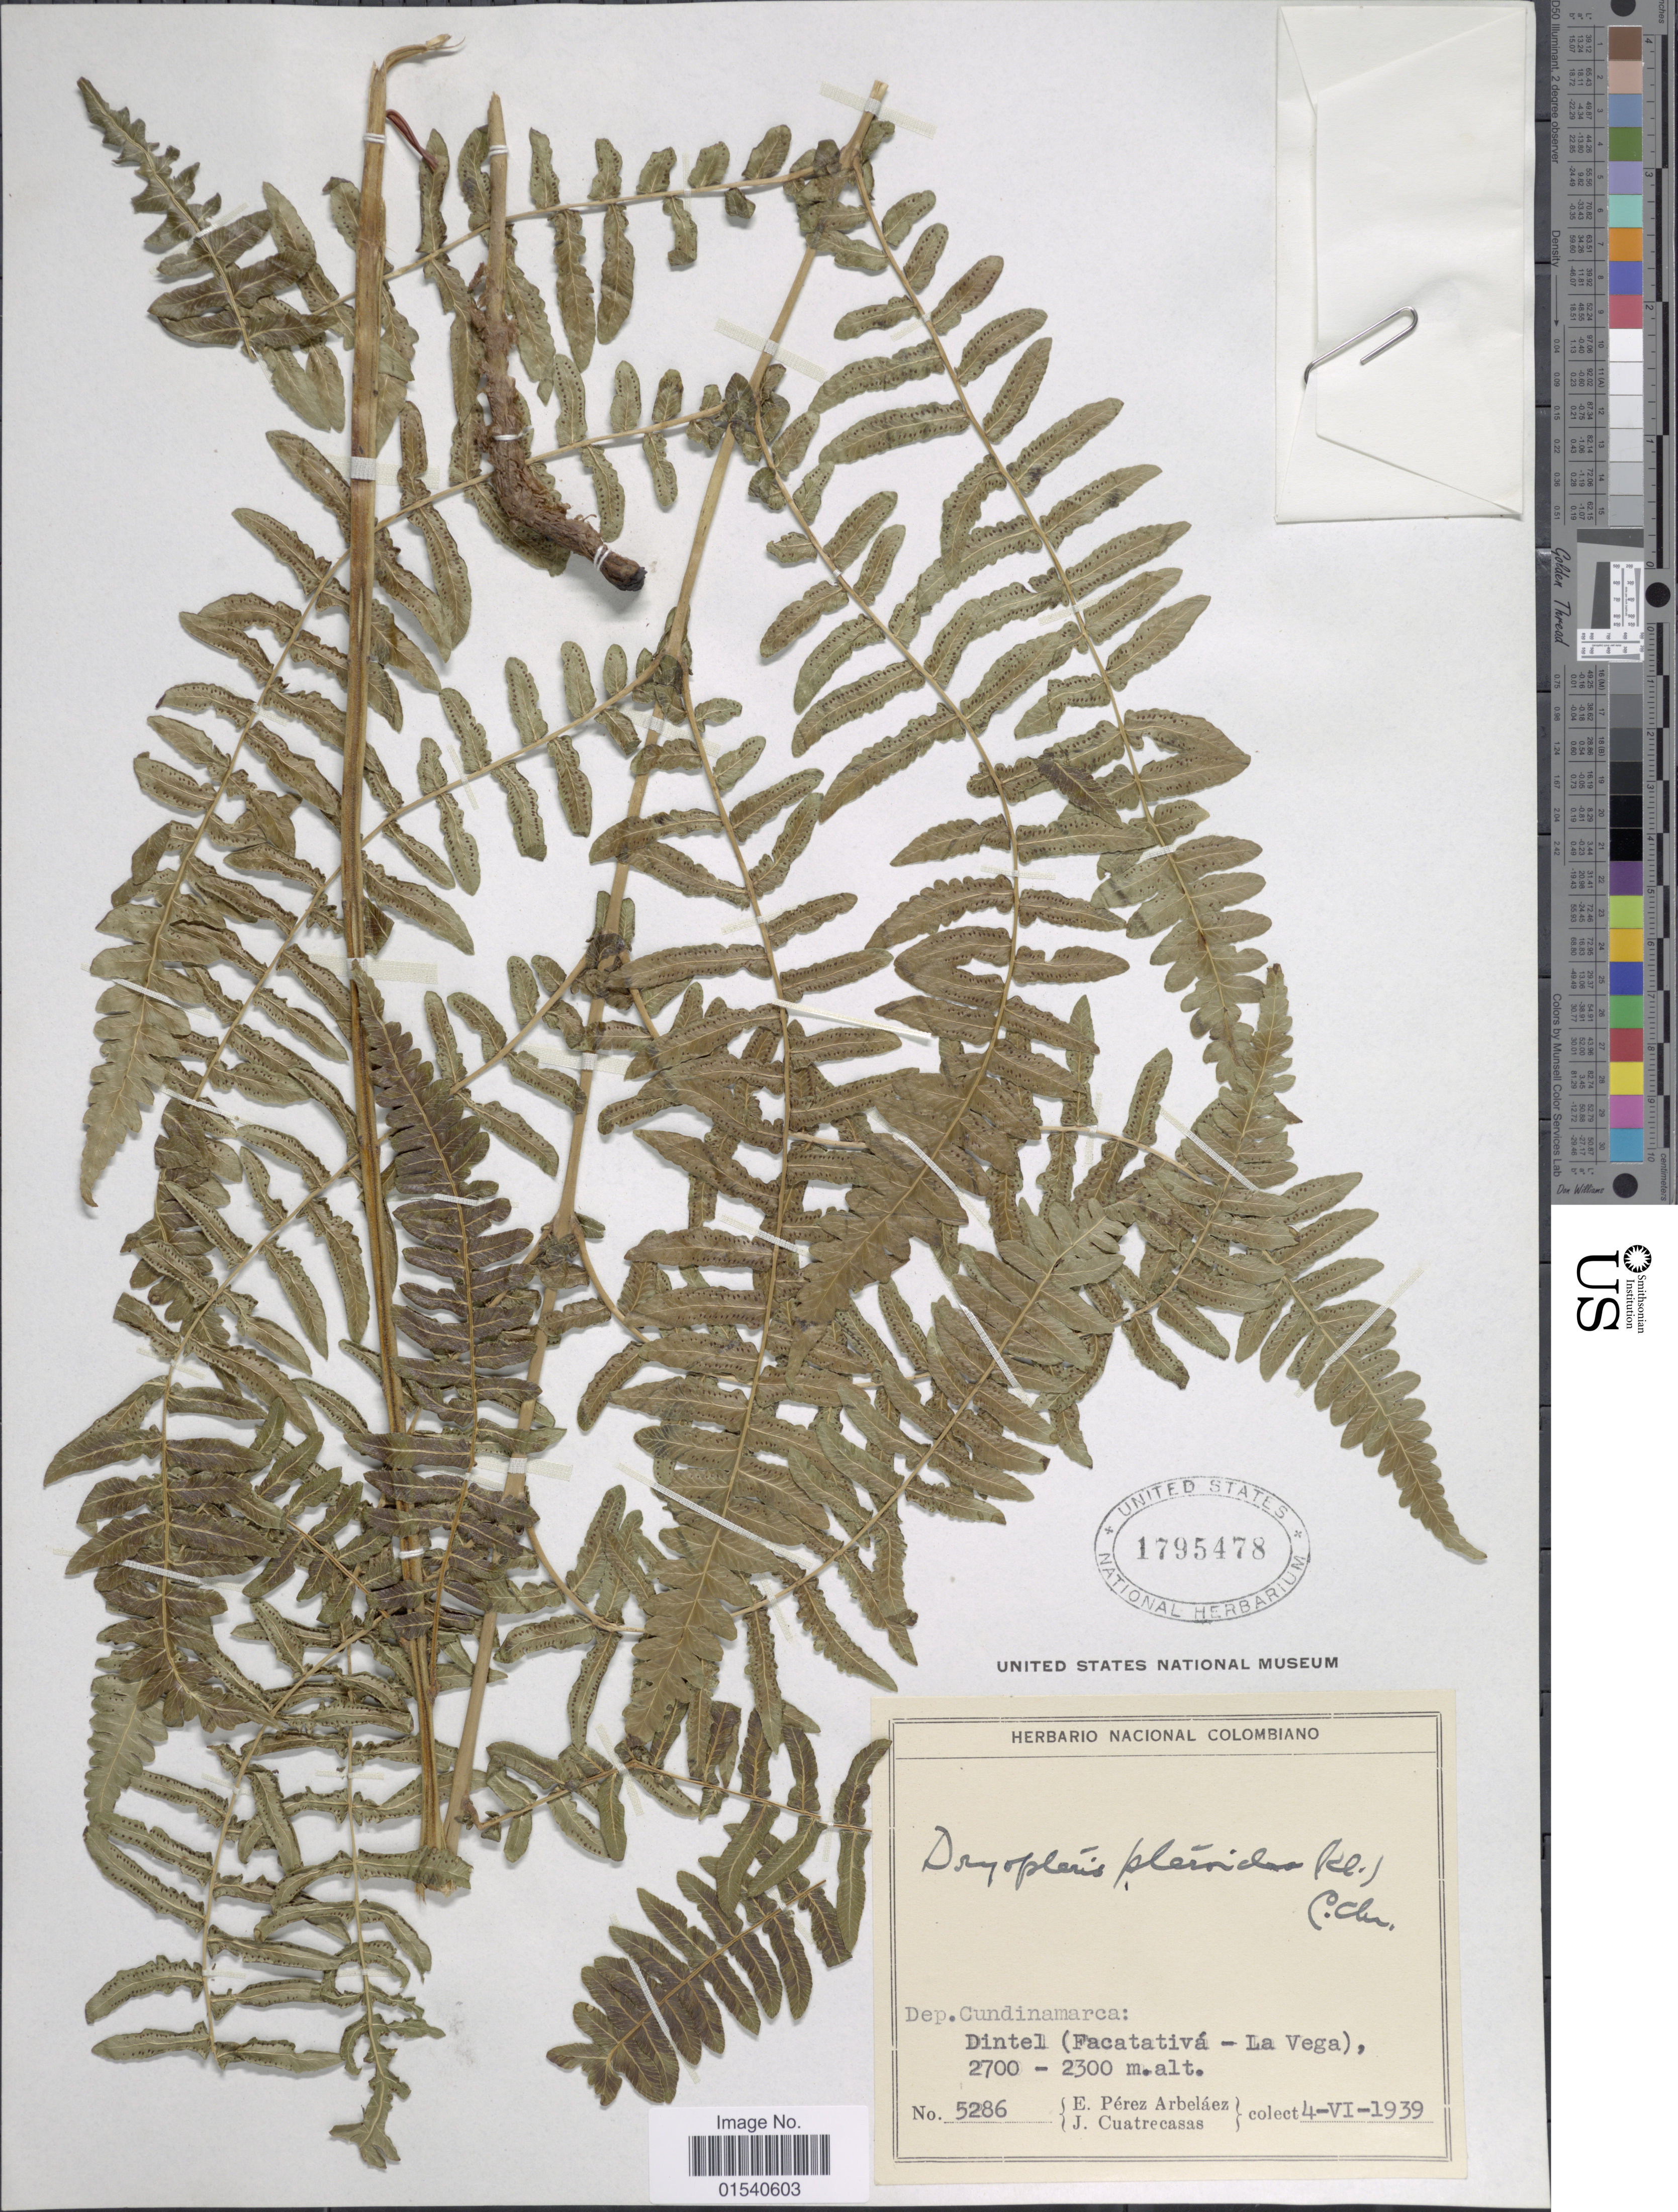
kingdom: Plantae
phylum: Tracheophyta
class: Polypodiopsida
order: Polypodiales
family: Thelypteridaceae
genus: Amauropelta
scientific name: Amauropelta pteroidea (Klotzsch) comb. nov., ined 2015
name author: (Klotzsch)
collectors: E. Pérez Arbeláez & J. Cuatrecasas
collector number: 5286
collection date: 1939-06-04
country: Colombia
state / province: Cundinamarca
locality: Dep. Cundinamarca: Dintal (Facatativá - La Vega)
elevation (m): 2300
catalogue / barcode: US 1795478